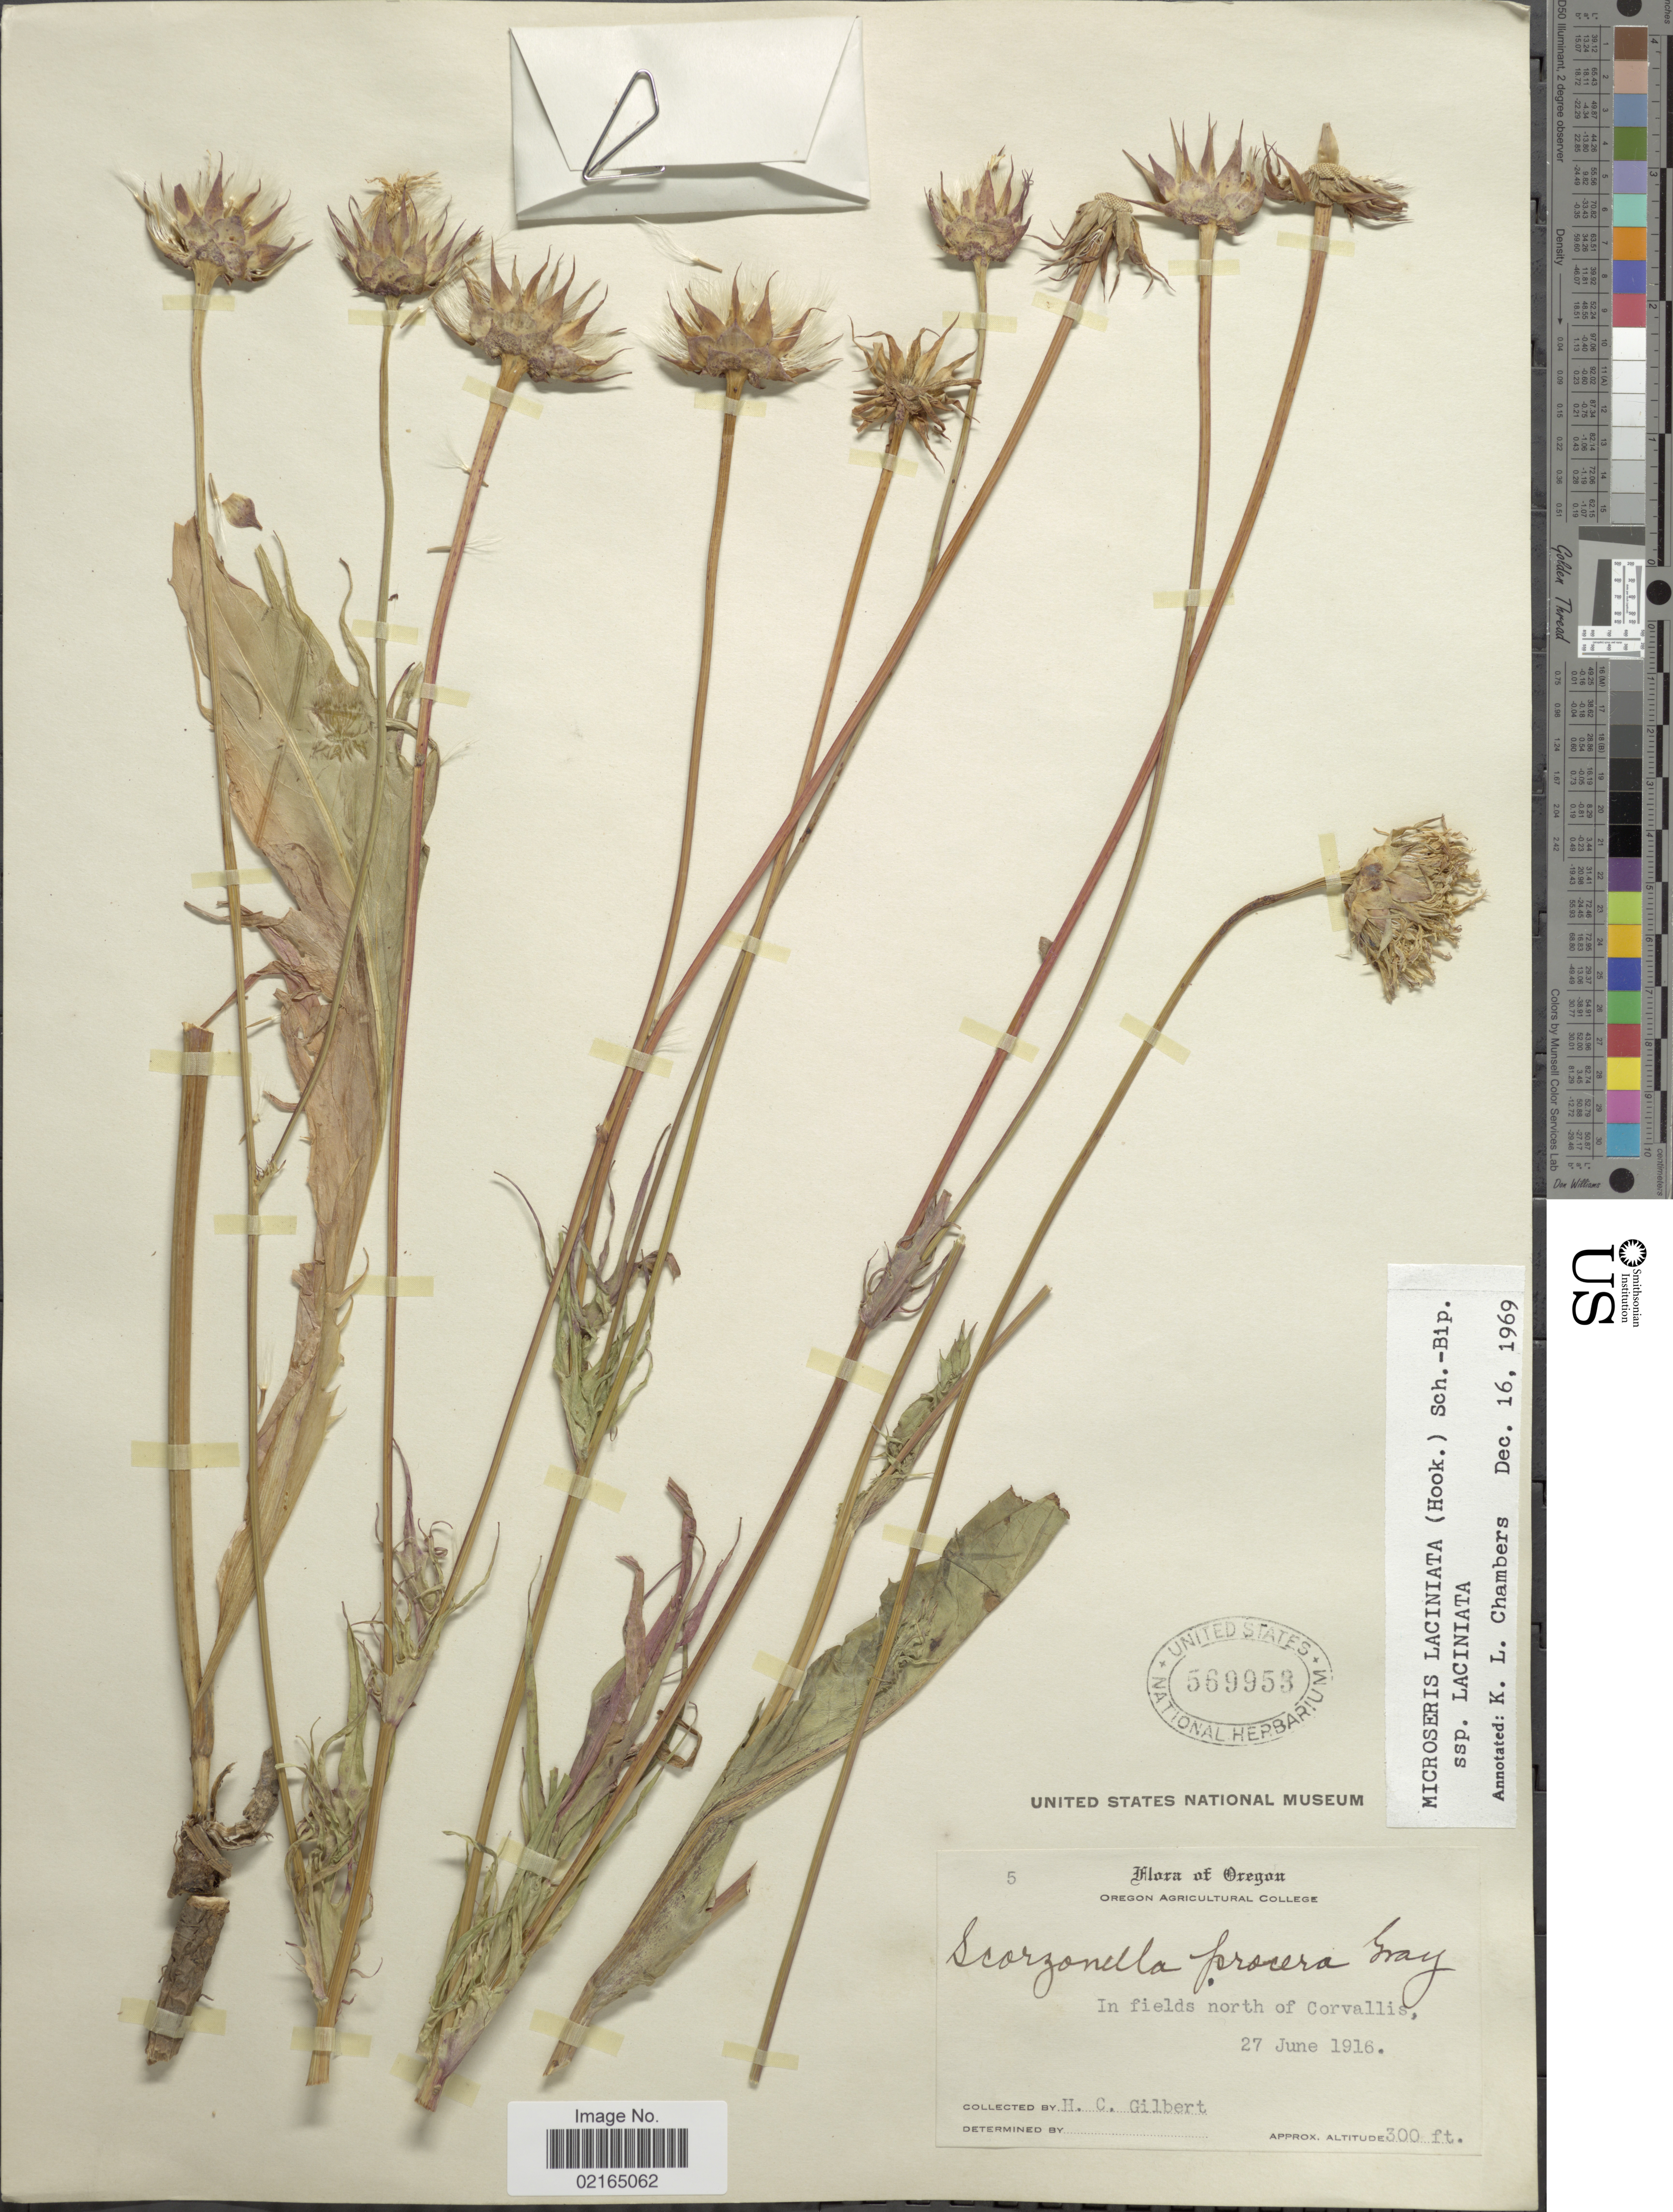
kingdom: Plantae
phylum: Tracheophyta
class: Magnoliopsida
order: Asterales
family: Asteraceae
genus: Microseris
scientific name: Microseris laciniata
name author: (Hook.) Sch. Bip.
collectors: H. Gilbert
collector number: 5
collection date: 1916-06-27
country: United States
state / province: Oregon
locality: In fields north of Corvallis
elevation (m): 91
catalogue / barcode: US 569953